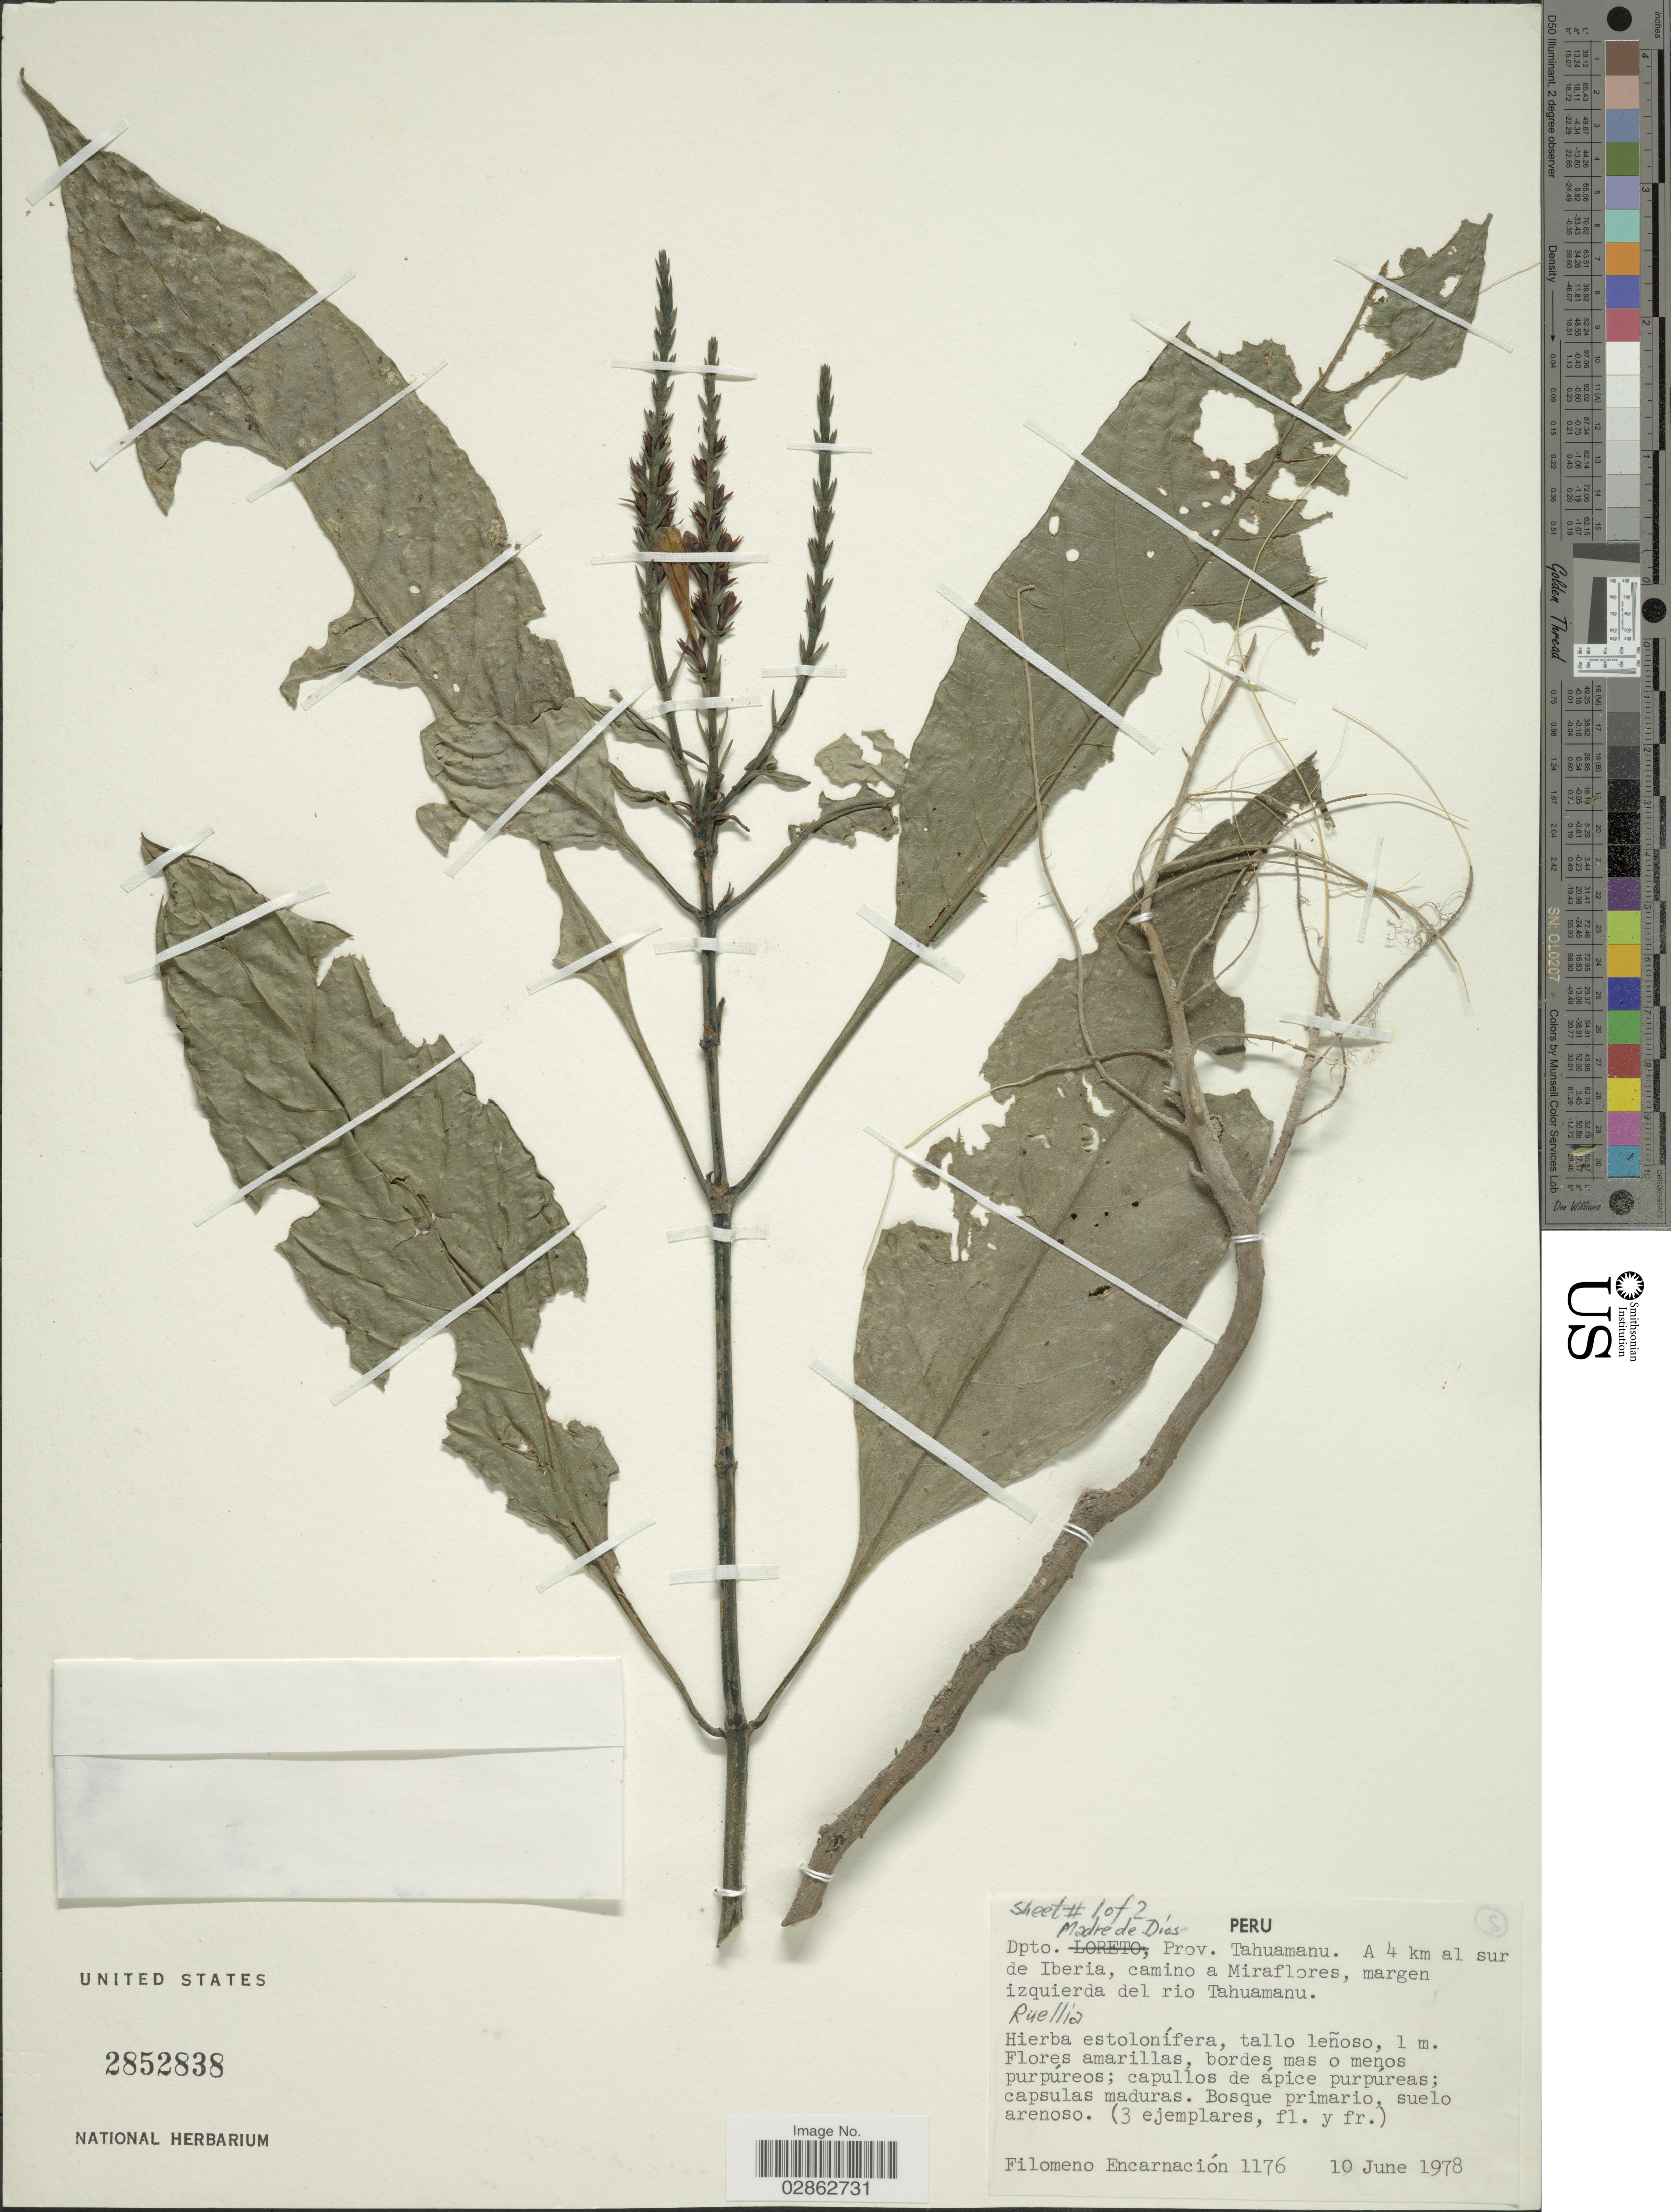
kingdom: Plantae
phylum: Tracheophyta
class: Magnoliopsida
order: Lamiales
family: Acanthaceae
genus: Ruellia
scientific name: Ruellia sp.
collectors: F. Encarnación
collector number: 1176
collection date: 1978-06-10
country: Peru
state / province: Madre de Dios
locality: Dpto. Madre de Dios. Prov. Tahuamanu. A 4 km al sur de Iberia, camino a Miraflores, margen izquierda del rio Tahuamanu.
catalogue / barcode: US 2852838